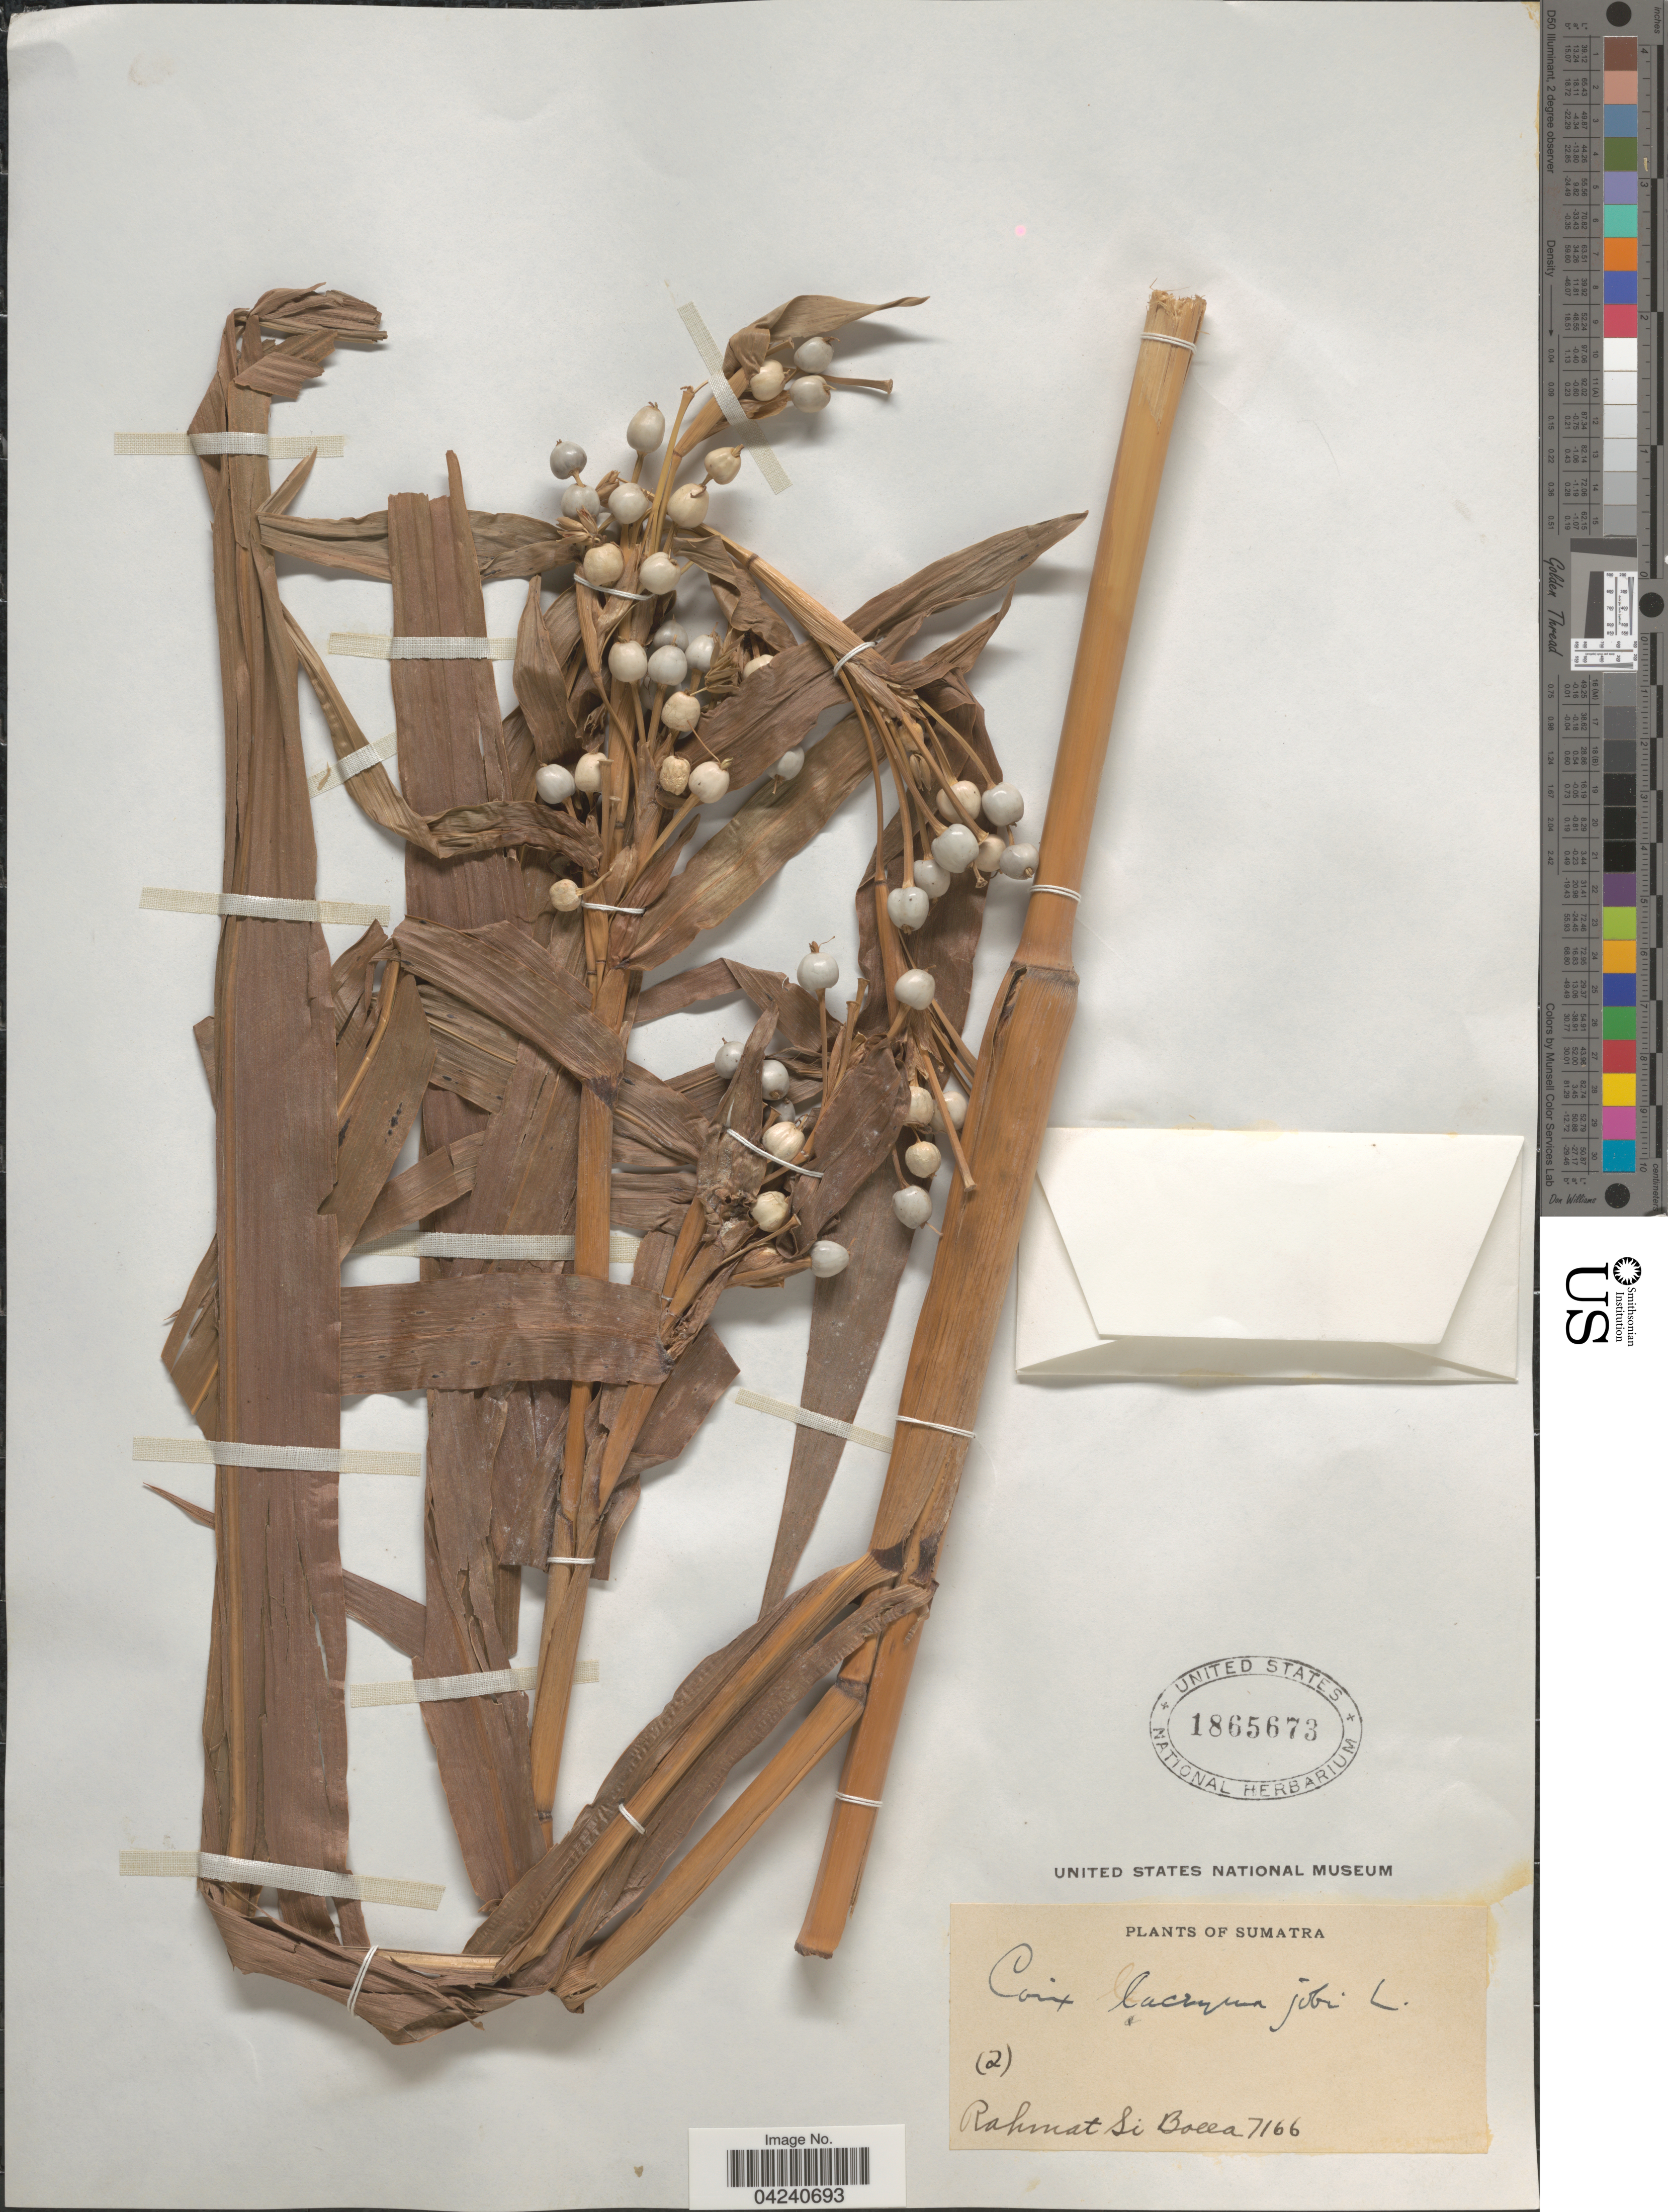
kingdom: Plantae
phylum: Tracheophyta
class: Liliopsida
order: Poales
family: Poaceae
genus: Coix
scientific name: Coix lacryma-jobi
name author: L.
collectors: Rahmat Si Boeea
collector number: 7166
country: Indonesia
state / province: Sumatra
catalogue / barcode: US 1865673